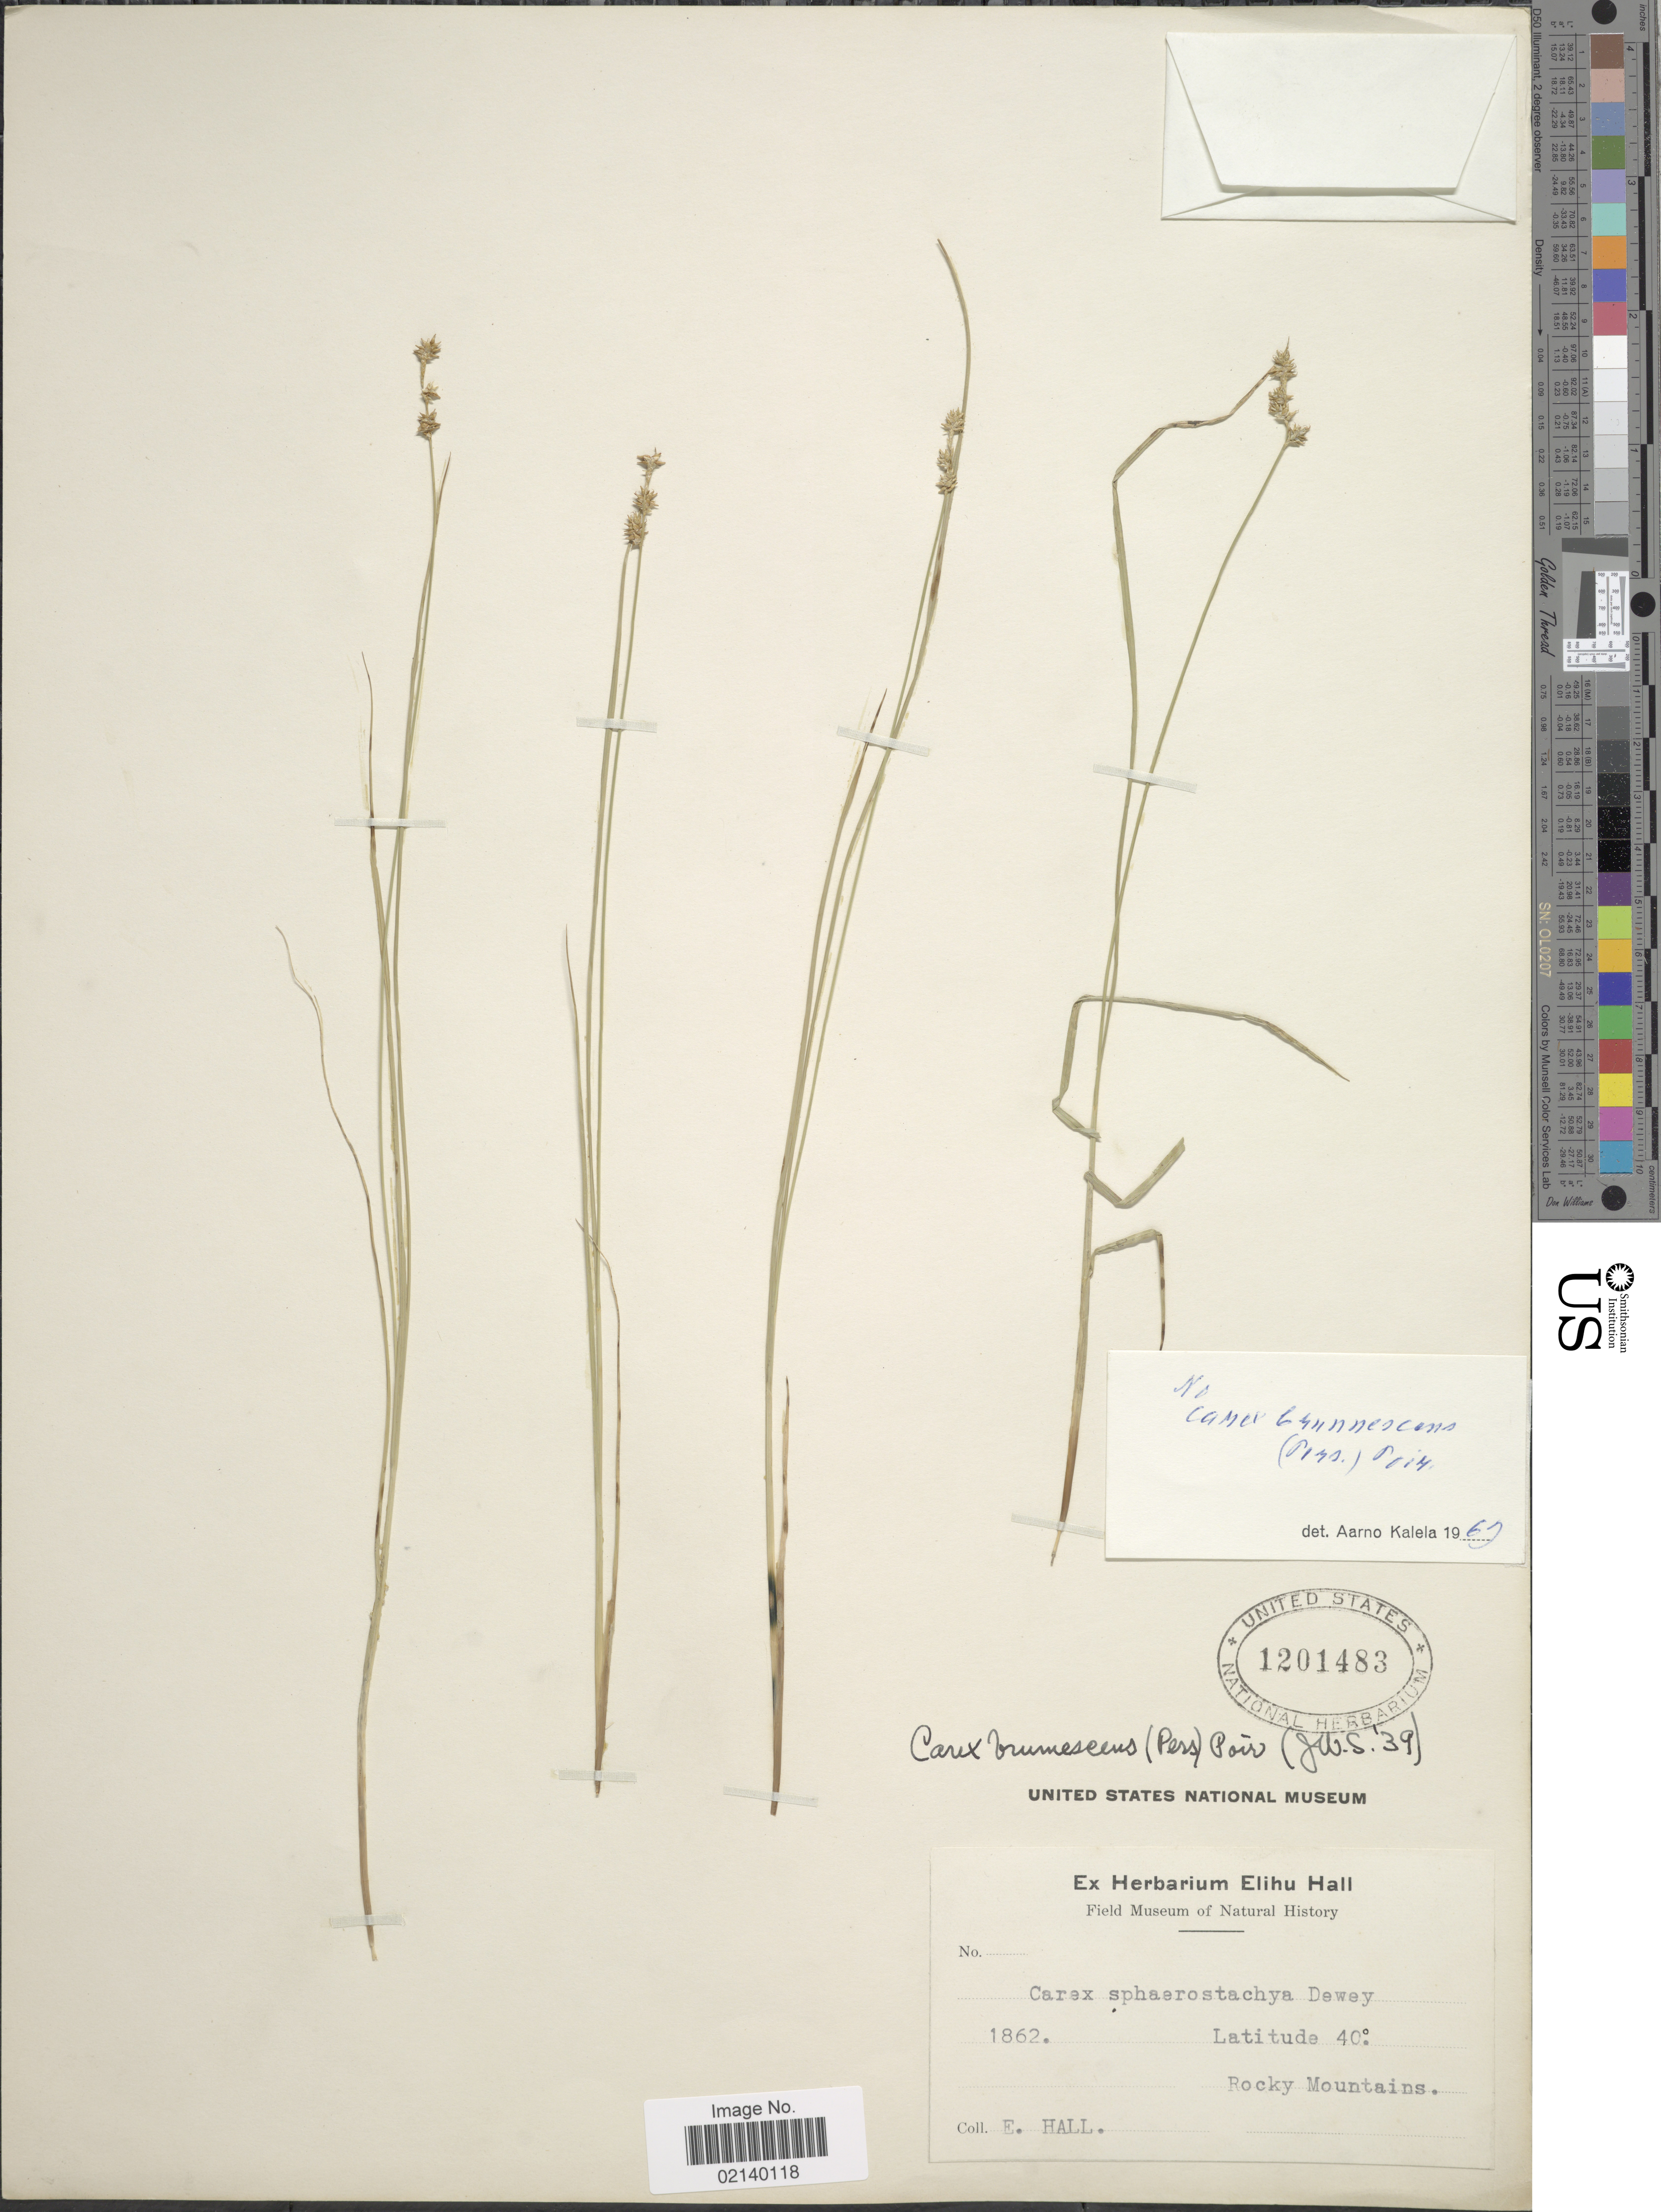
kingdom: Plantae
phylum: Tracheophyta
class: Liliopsida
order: Poales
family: Cyperaceae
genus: Carex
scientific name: Carex sp.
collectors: E. Hall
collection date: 1862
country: United States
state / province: Colorado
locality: Rocky Mtns.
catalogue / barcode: US 1201483